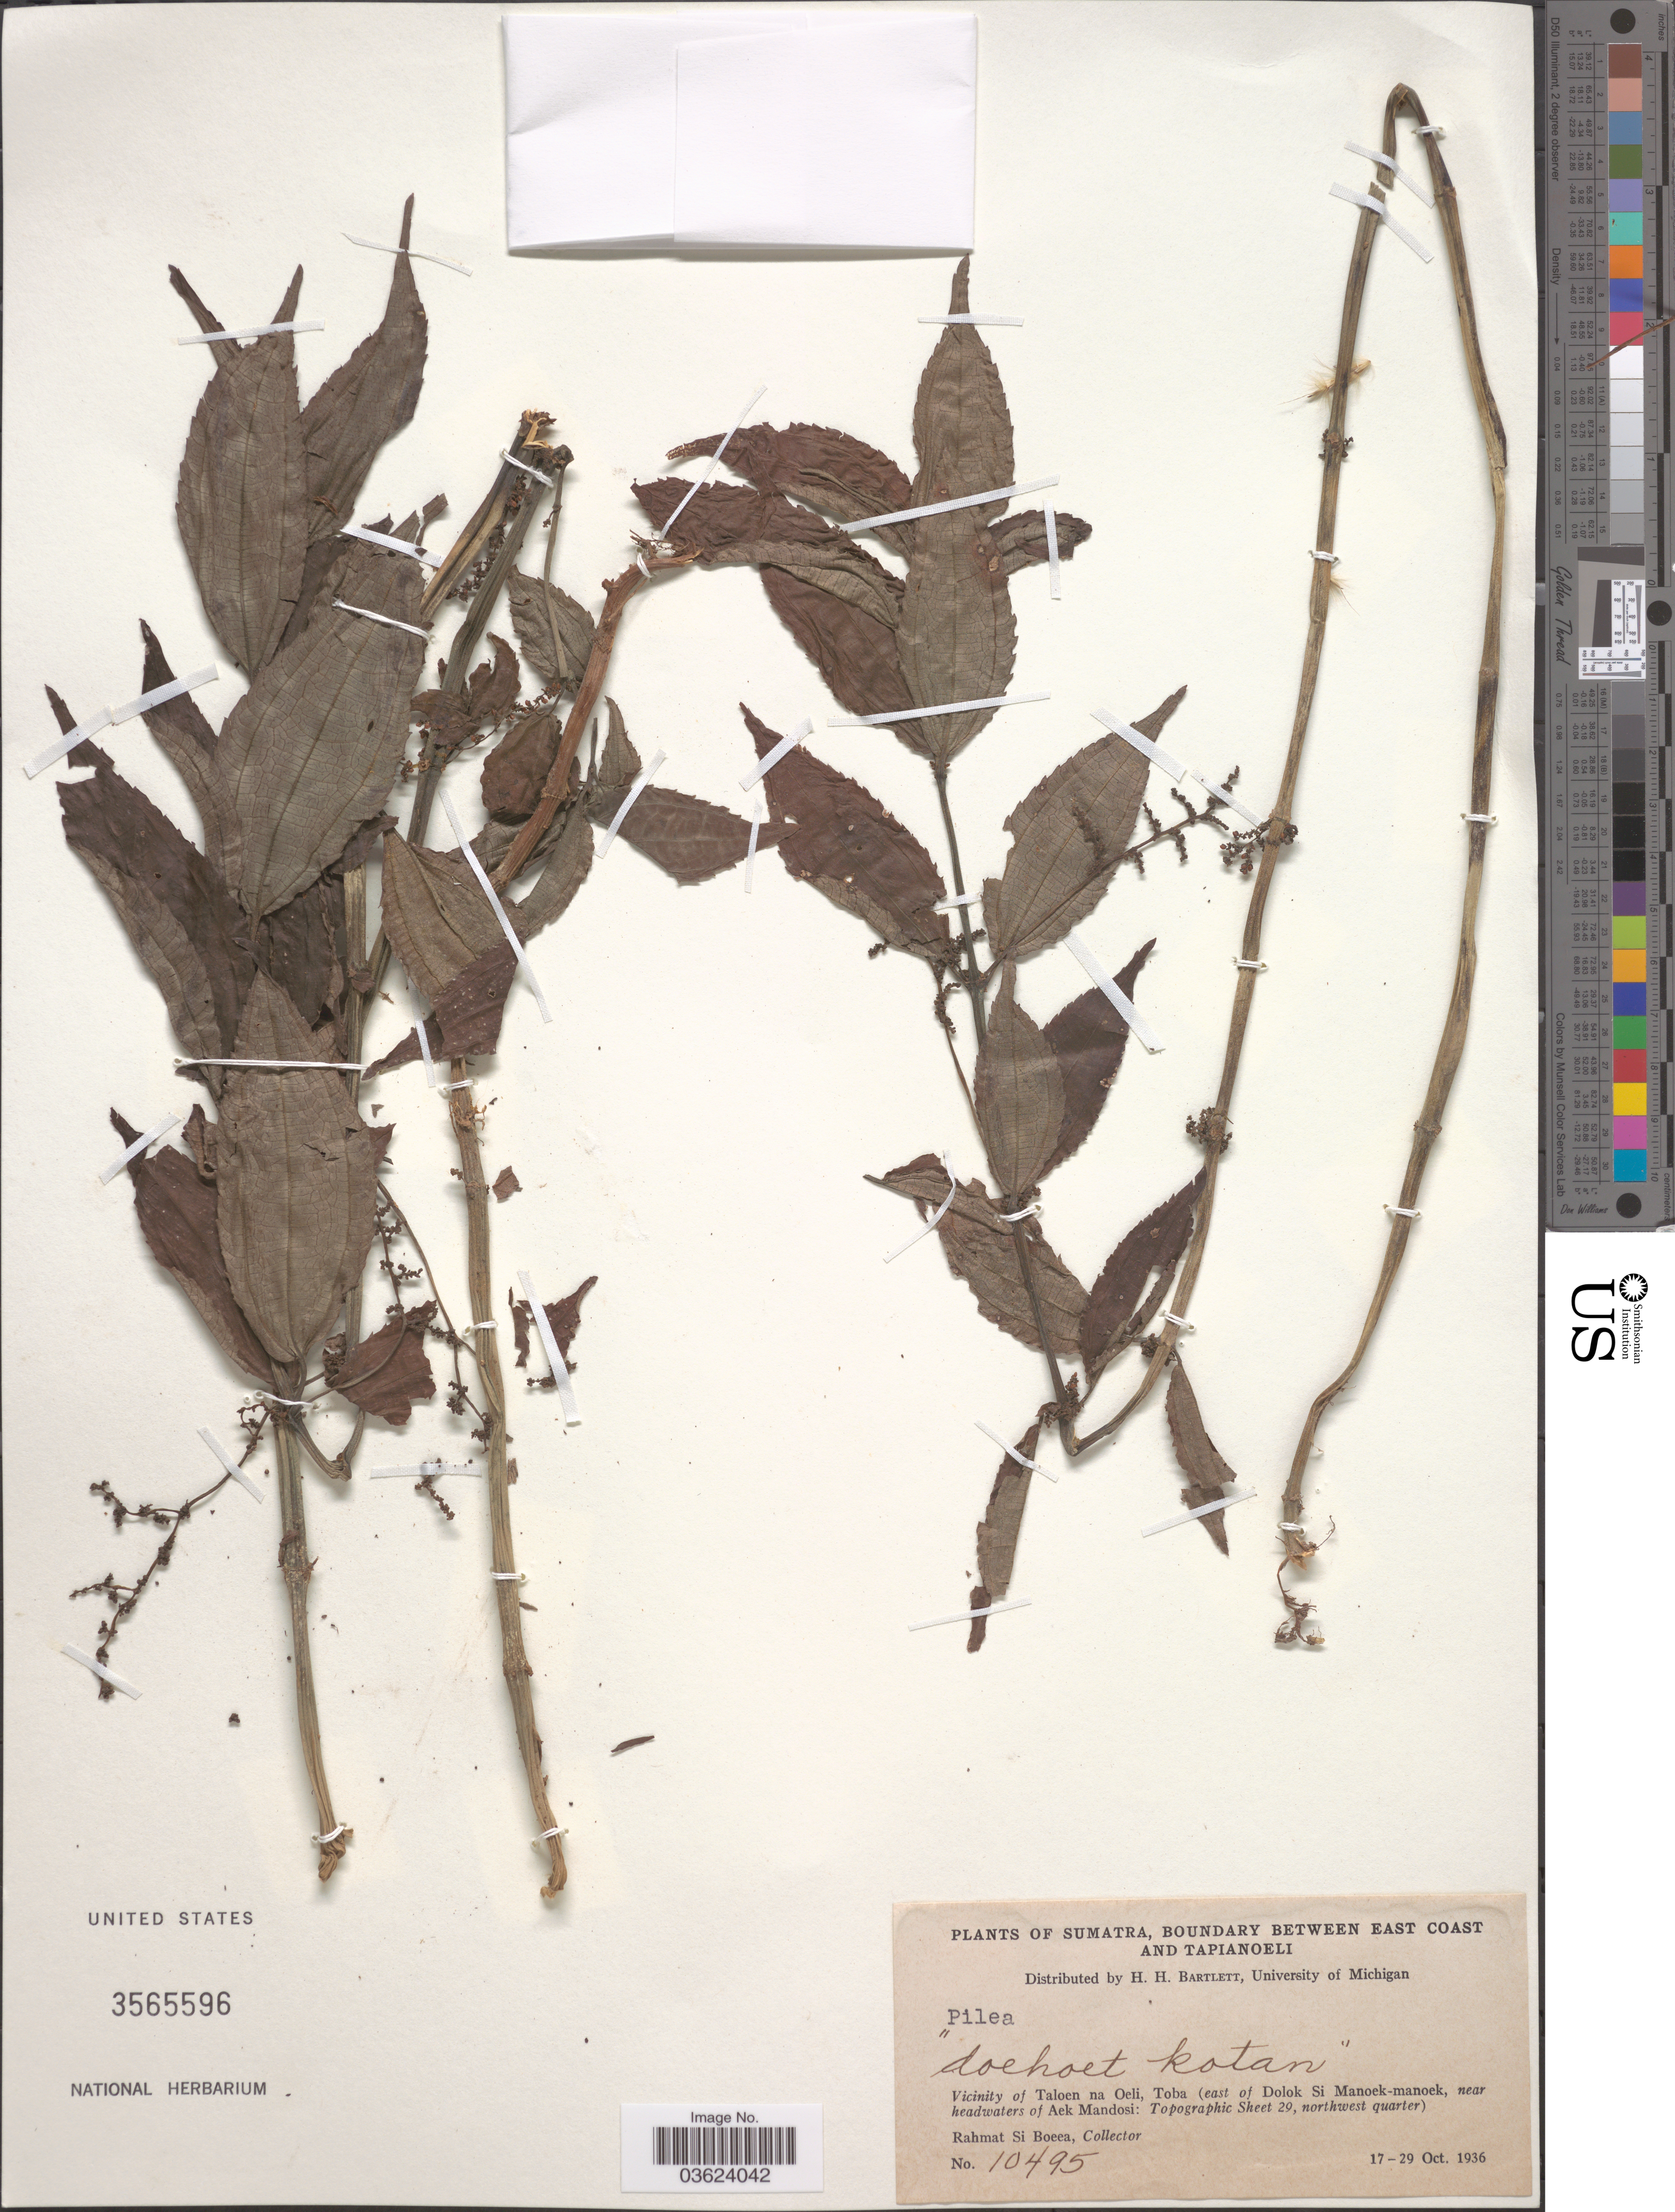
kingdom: Plantae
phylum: Tracheophyta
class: Magnoliopsida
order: Rosales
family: Urticaceae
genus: Pilea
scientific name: Pilea sp.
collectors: Rahmat Si Boeea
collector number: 10495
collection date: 1936-10-17/1936-10-29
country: Indonesia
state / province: Sumatra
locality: Boundary between East Coast and Tapianoeli. Vicinity of Taloen na Oeli, Toba (east of Dolok Si Manoek-manoek, near headwaters of Aek Mandosi: Topographic Sheet 29, northwest quarter).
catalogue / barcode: US 3565596